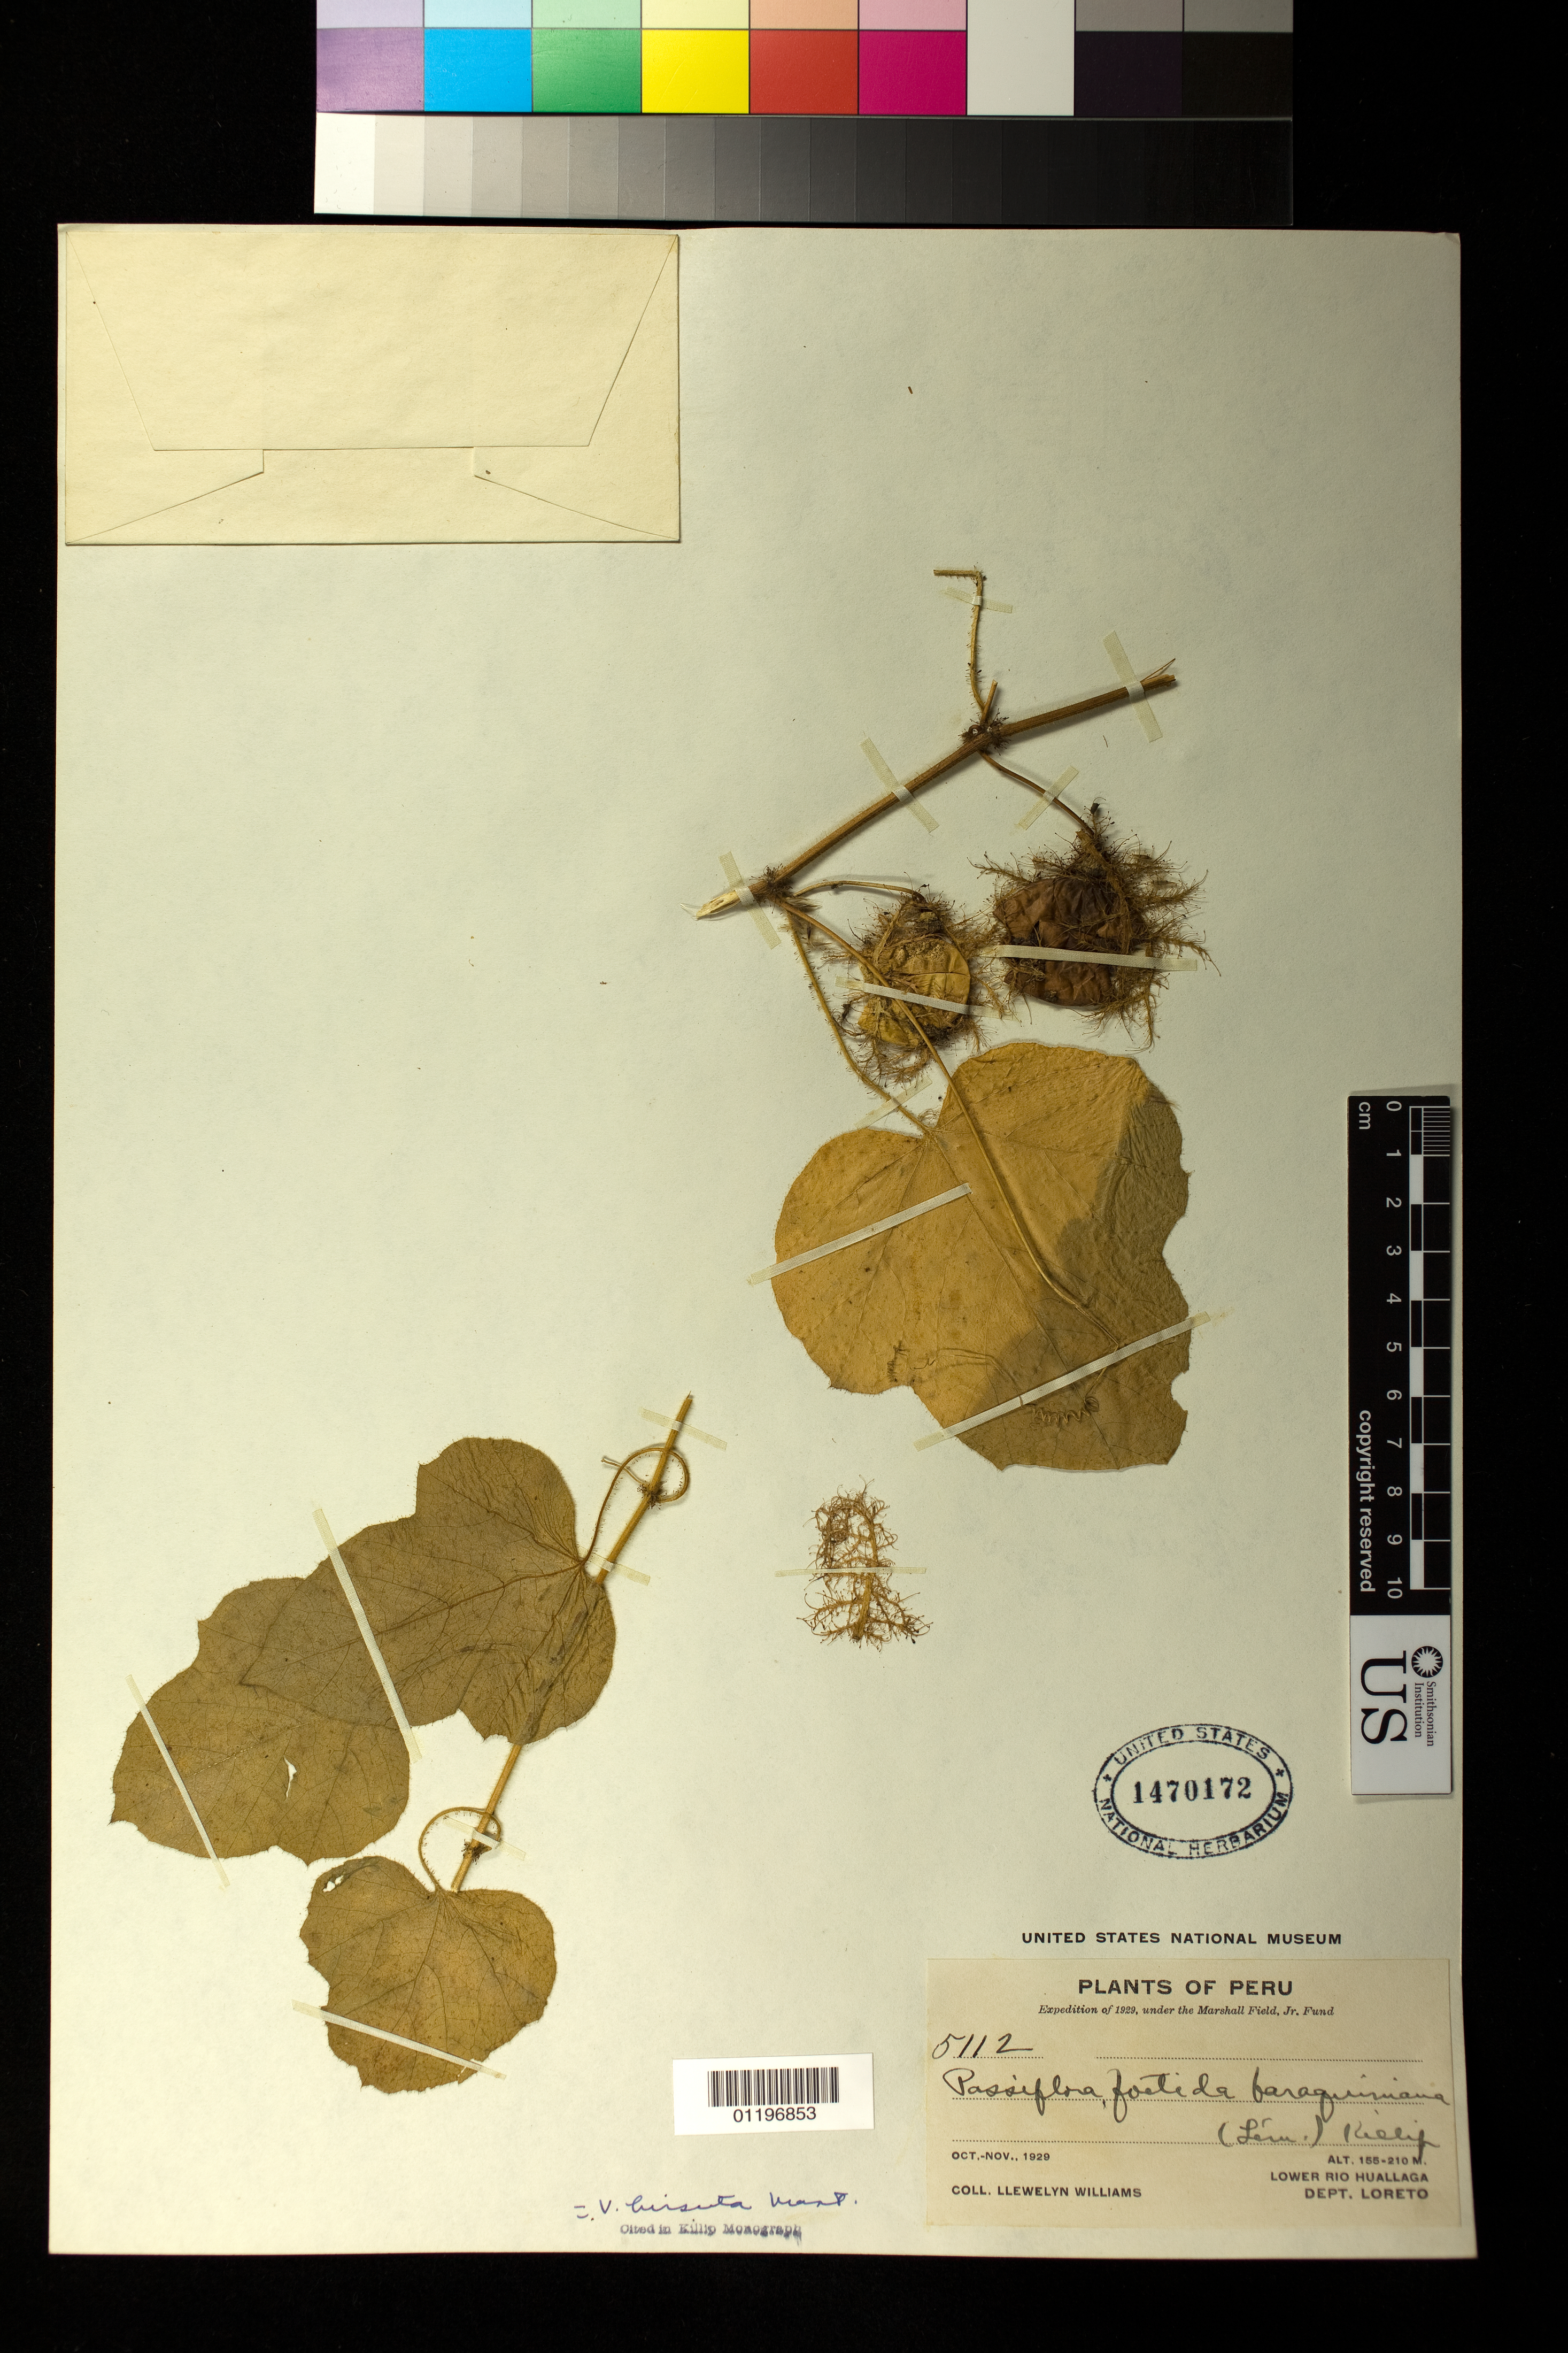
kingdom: Plantae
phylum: Tracheophyta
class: Magnoliopsida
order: Malpighiales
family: Passifloraceae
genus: Passiflora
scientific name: Passiflora foetida var. hirsuta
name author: (L.) Mast.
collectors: Ll. Williams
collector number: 5112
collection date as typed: Oct 1929 to -- Nov 1929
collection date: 1929-10/1929-11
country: Peru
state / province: Loreto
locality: Lower Rio Huallaga, Dept. Loreto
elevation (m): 155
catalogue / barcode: US 1470172